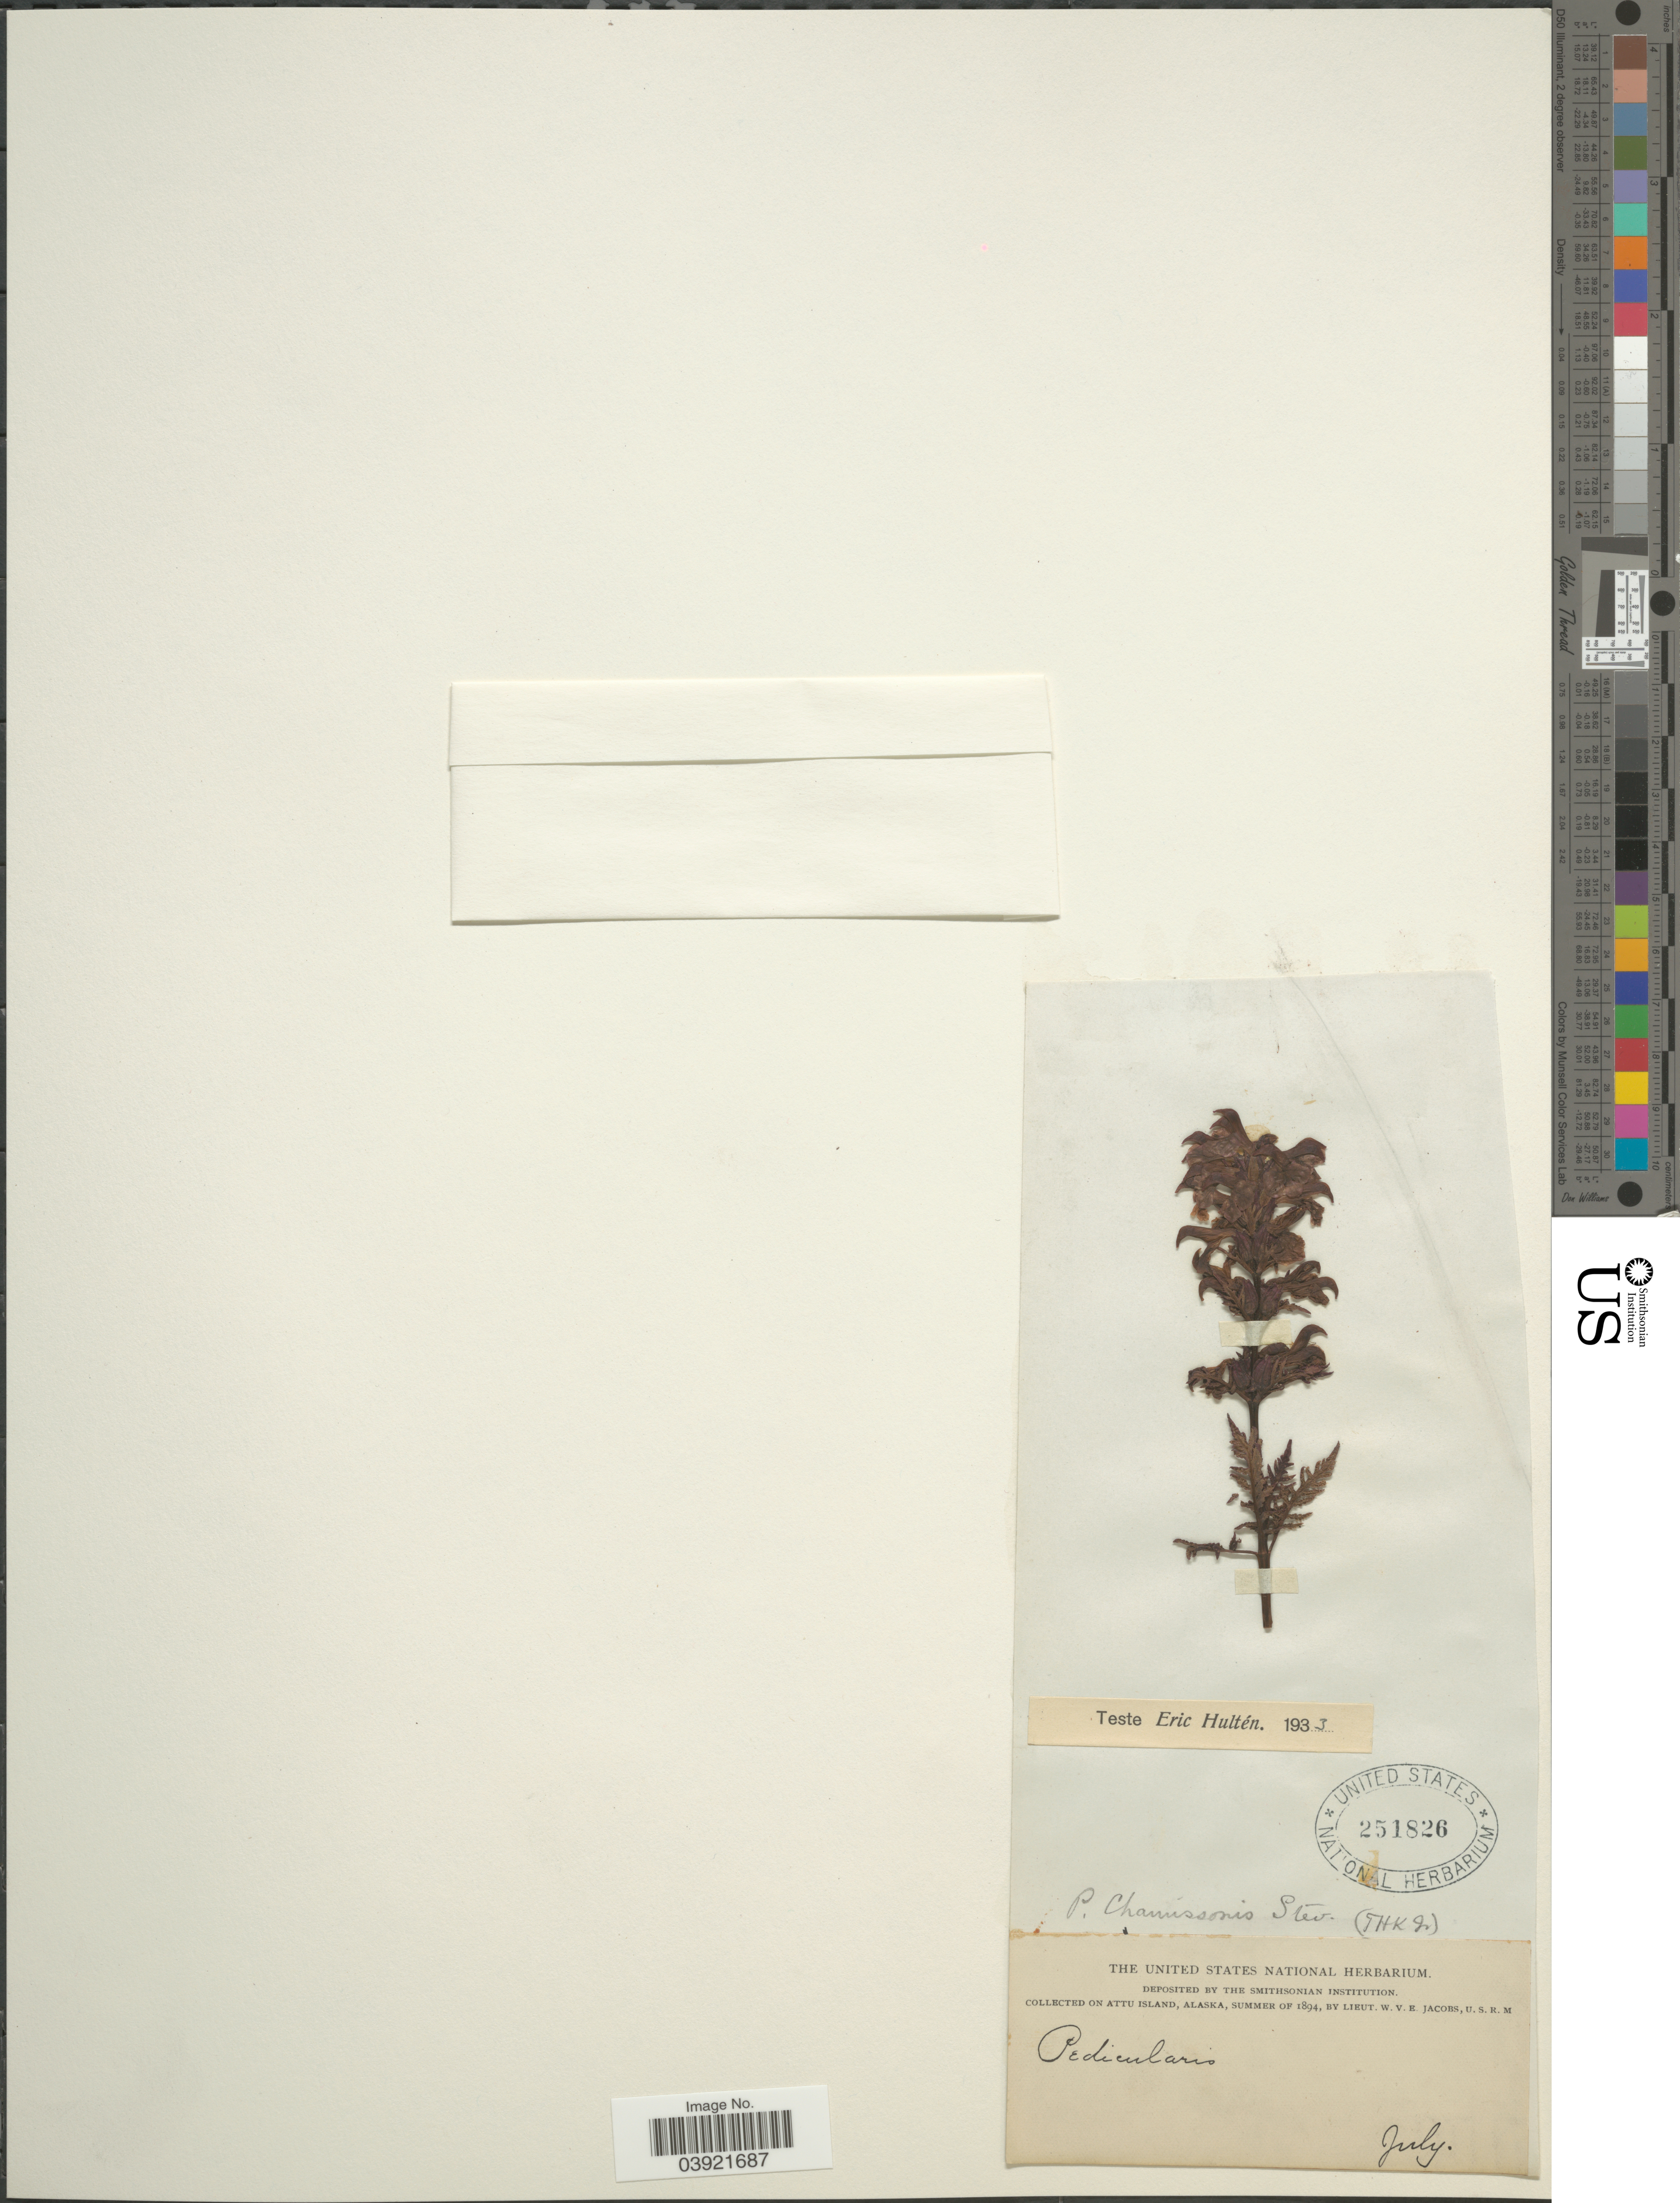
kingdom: Plantae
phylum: Tracheophyta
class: Magnoliopsida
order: Lamiales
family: Orobanchaceae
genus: Pedicularis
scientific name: Pedicularis chamissonis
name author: Steven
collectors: W. V. E. Jacobs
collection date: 1894-07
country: United States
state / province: Alaska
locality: On Attu Island.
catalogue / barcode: US 251826